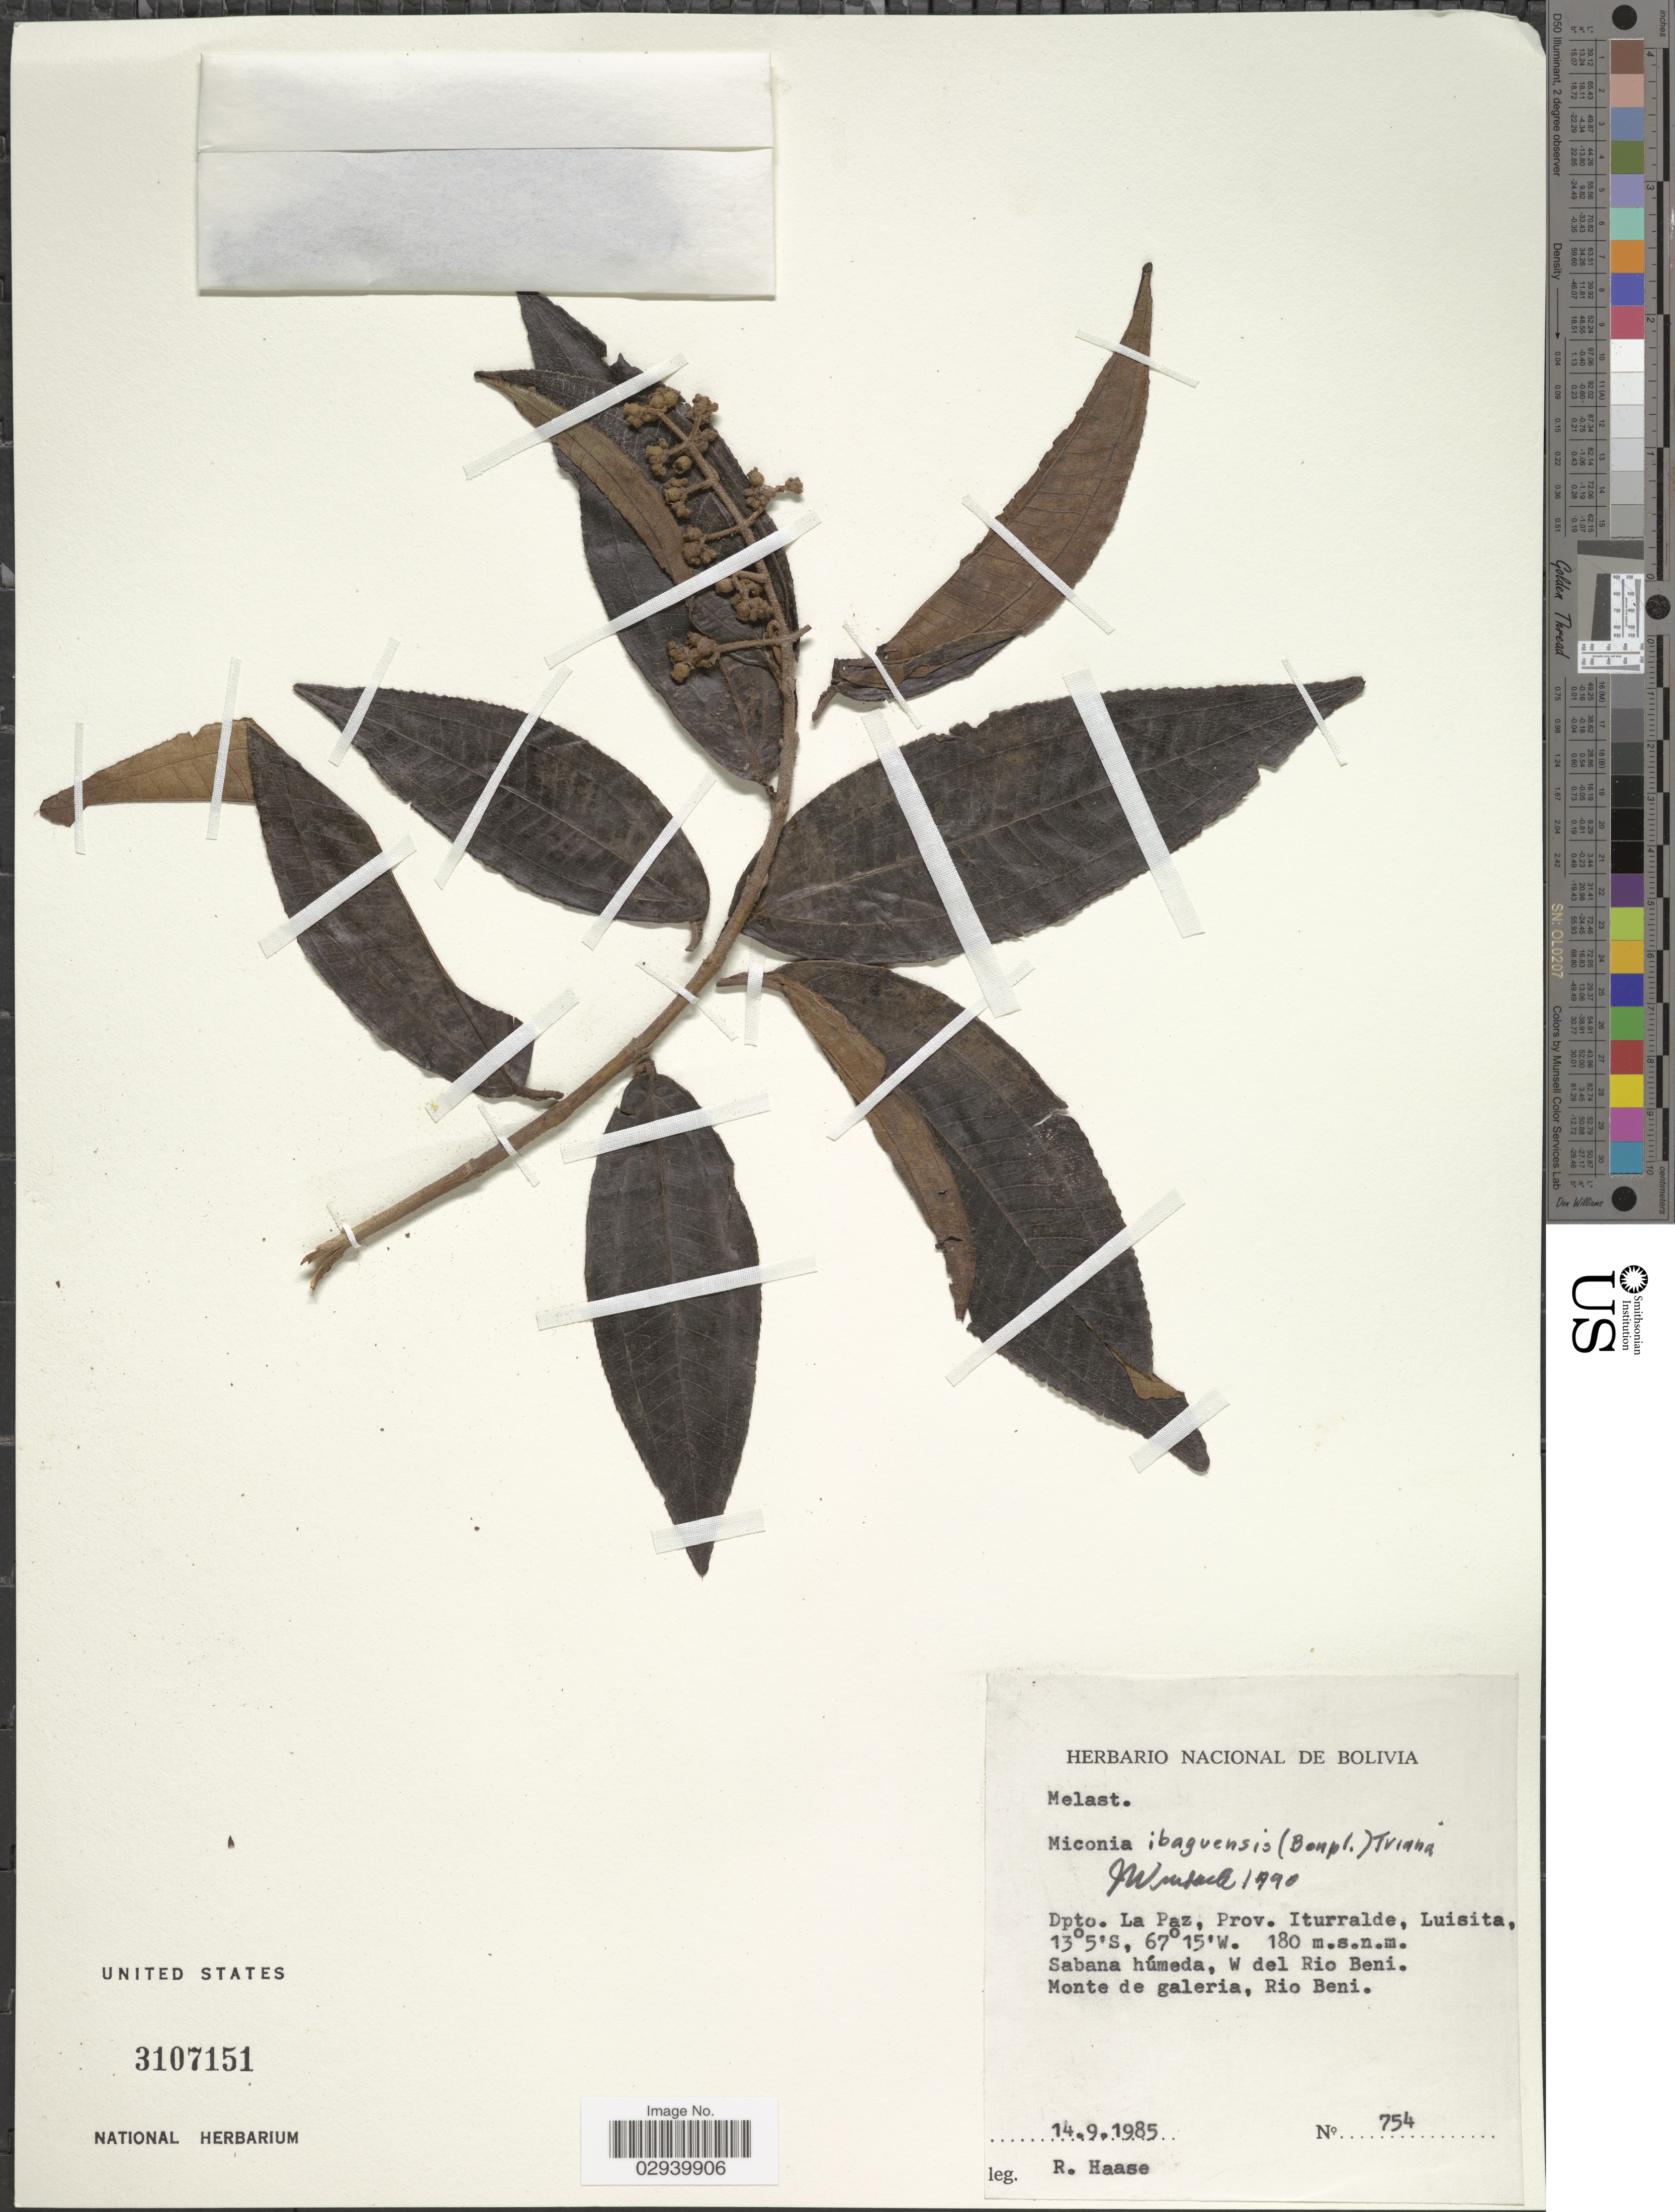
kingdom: Plantae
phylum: Tracheophyta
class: Magnoliopsida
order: Myrtales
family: Melastomataceae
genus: Miconia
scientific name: Miconia ibaguensis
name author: (Bonpl.) Triana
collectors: R. Haase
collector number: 754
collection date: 1985-09-14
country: Bolivia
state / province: La Paz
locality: Dpto. La Paz, Prov. Iturralde, Luisita. Sabana húmeda, W del Rio Beni. Monte de galeria, Rio Beni.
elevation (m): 180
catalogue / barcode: US 3107151